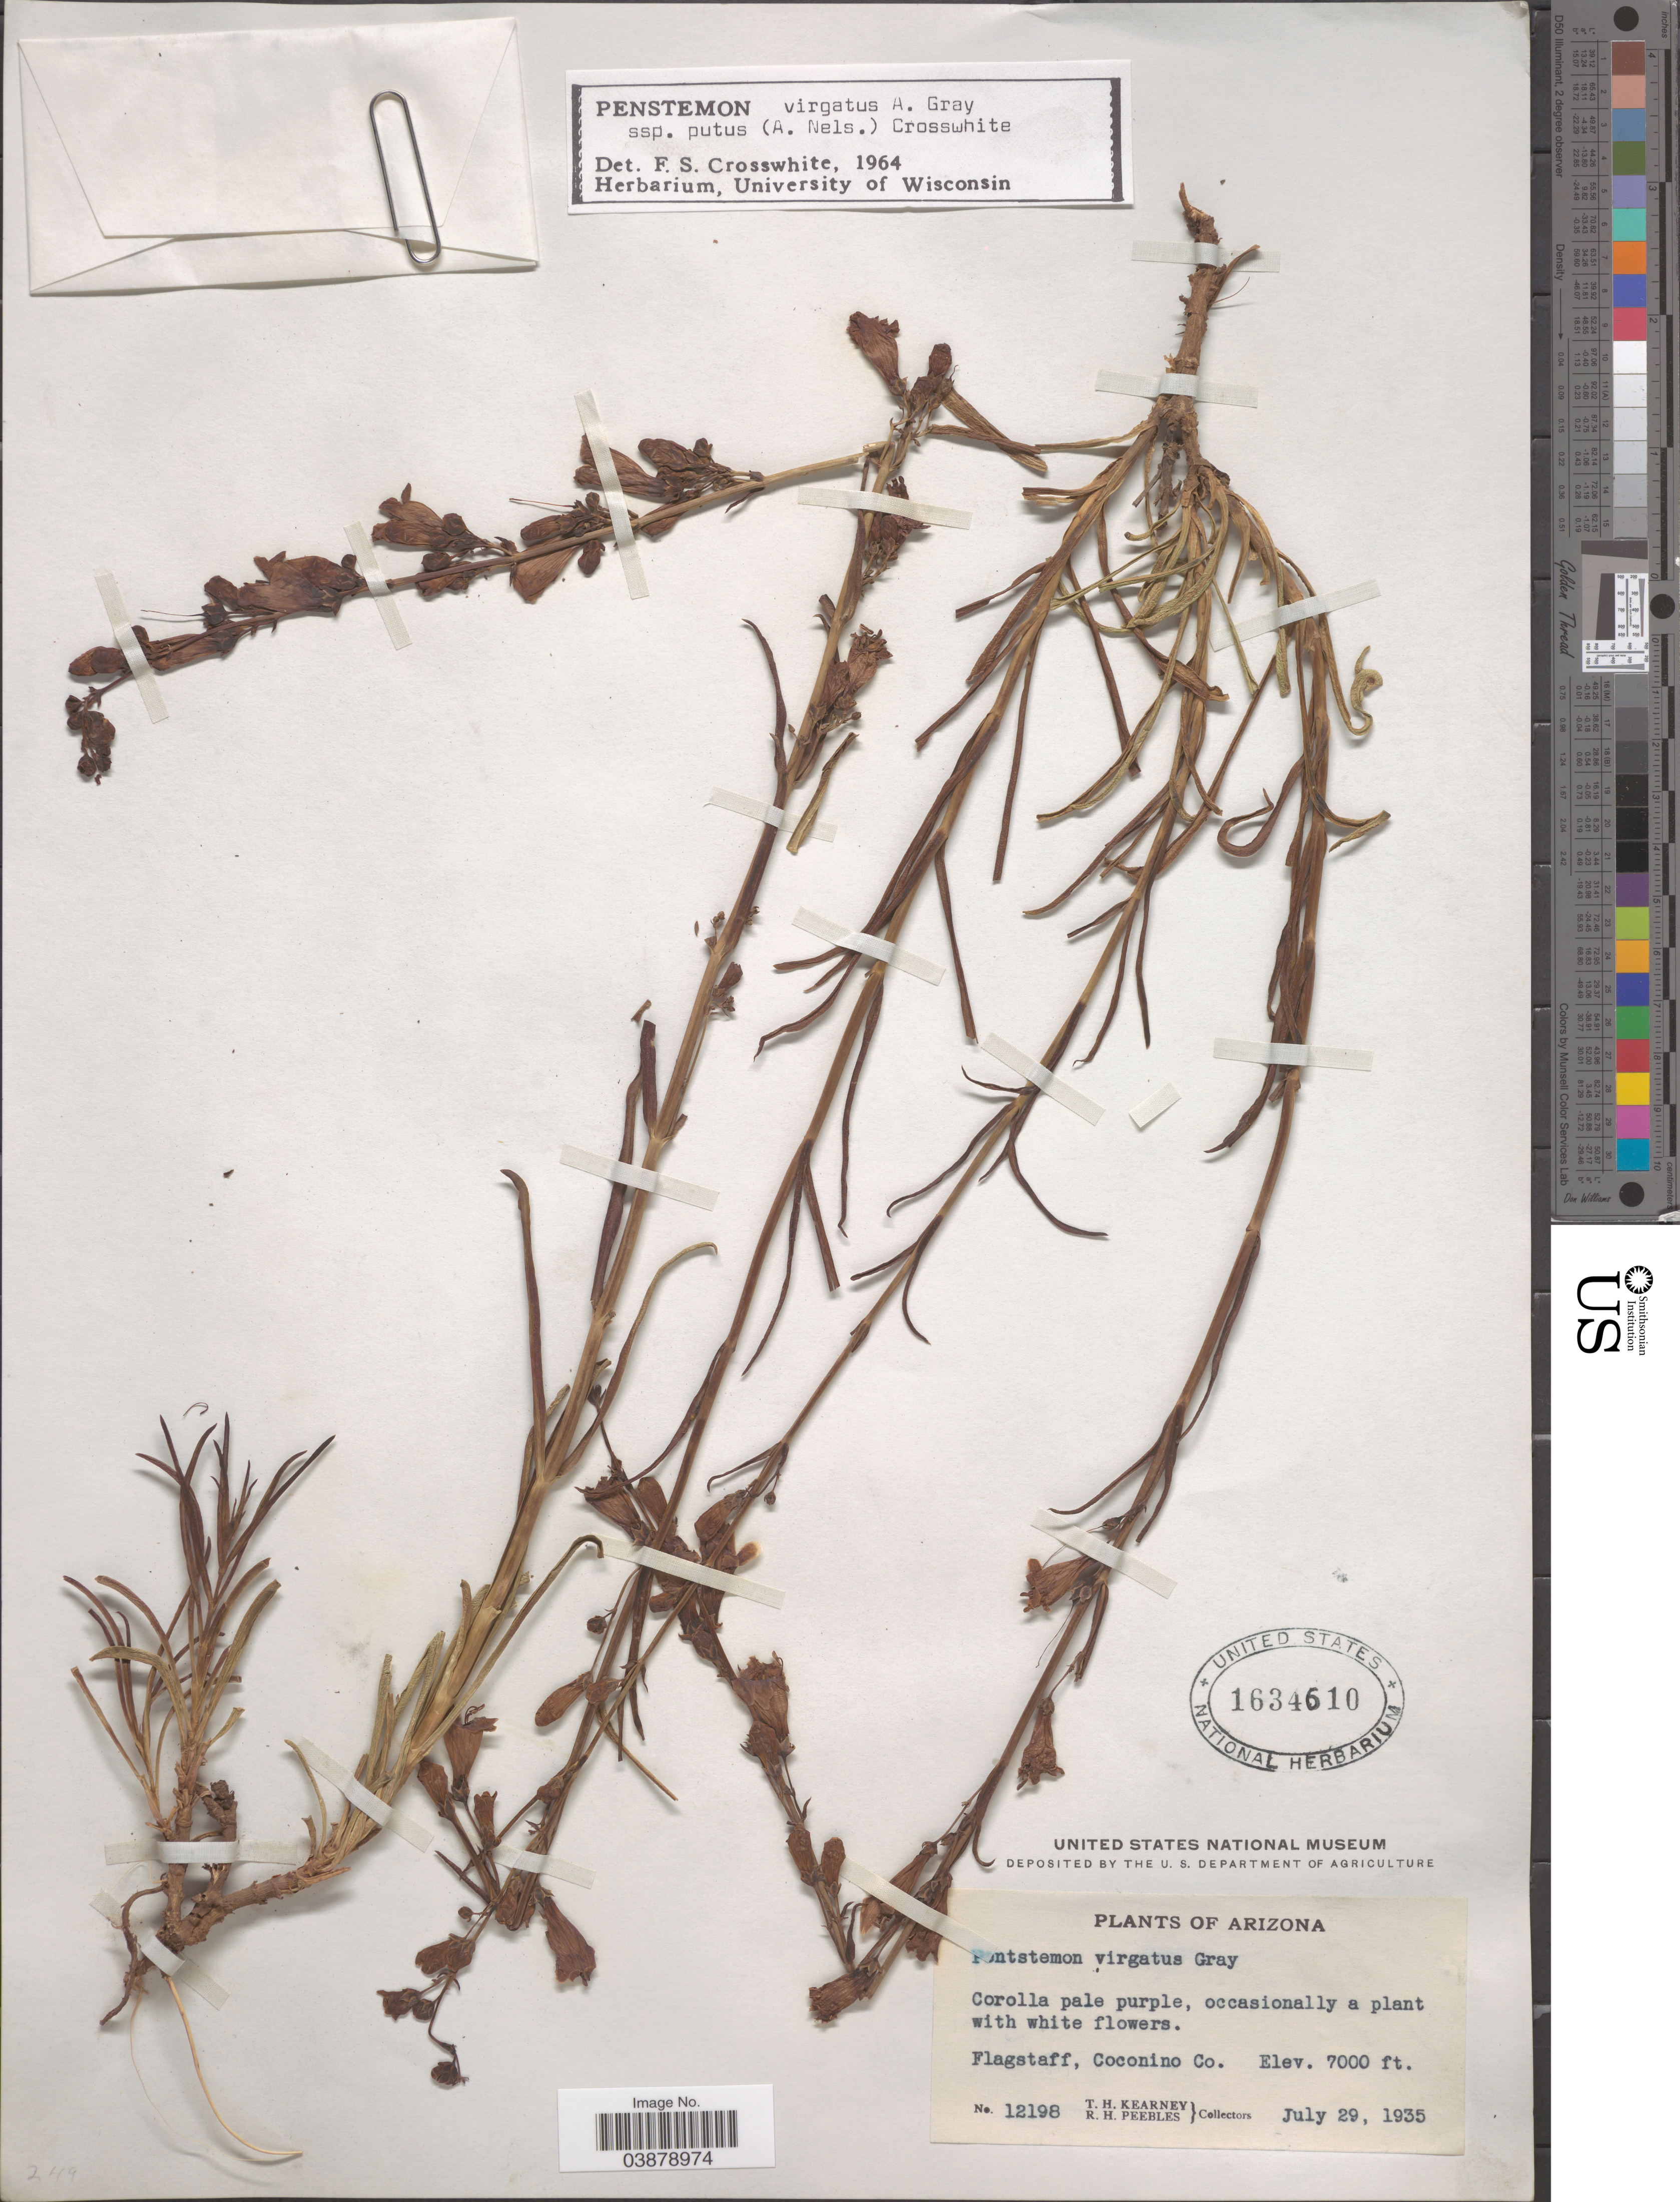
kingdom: Plantae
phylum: Tracheophyta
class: Magnoliopsida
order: Lamiales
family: Plantaginaceae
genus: Penstemon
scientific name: Penstemon virgatus subsp. putus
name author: (A. Nelson) Crosswh.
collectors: T. H. Kearney & R. H. Peebles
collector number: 12198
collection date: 1935-07-29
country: United States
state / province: Arizona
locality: Flagstaff, Coconino Co.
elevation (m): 2134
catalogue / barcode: US 1634610